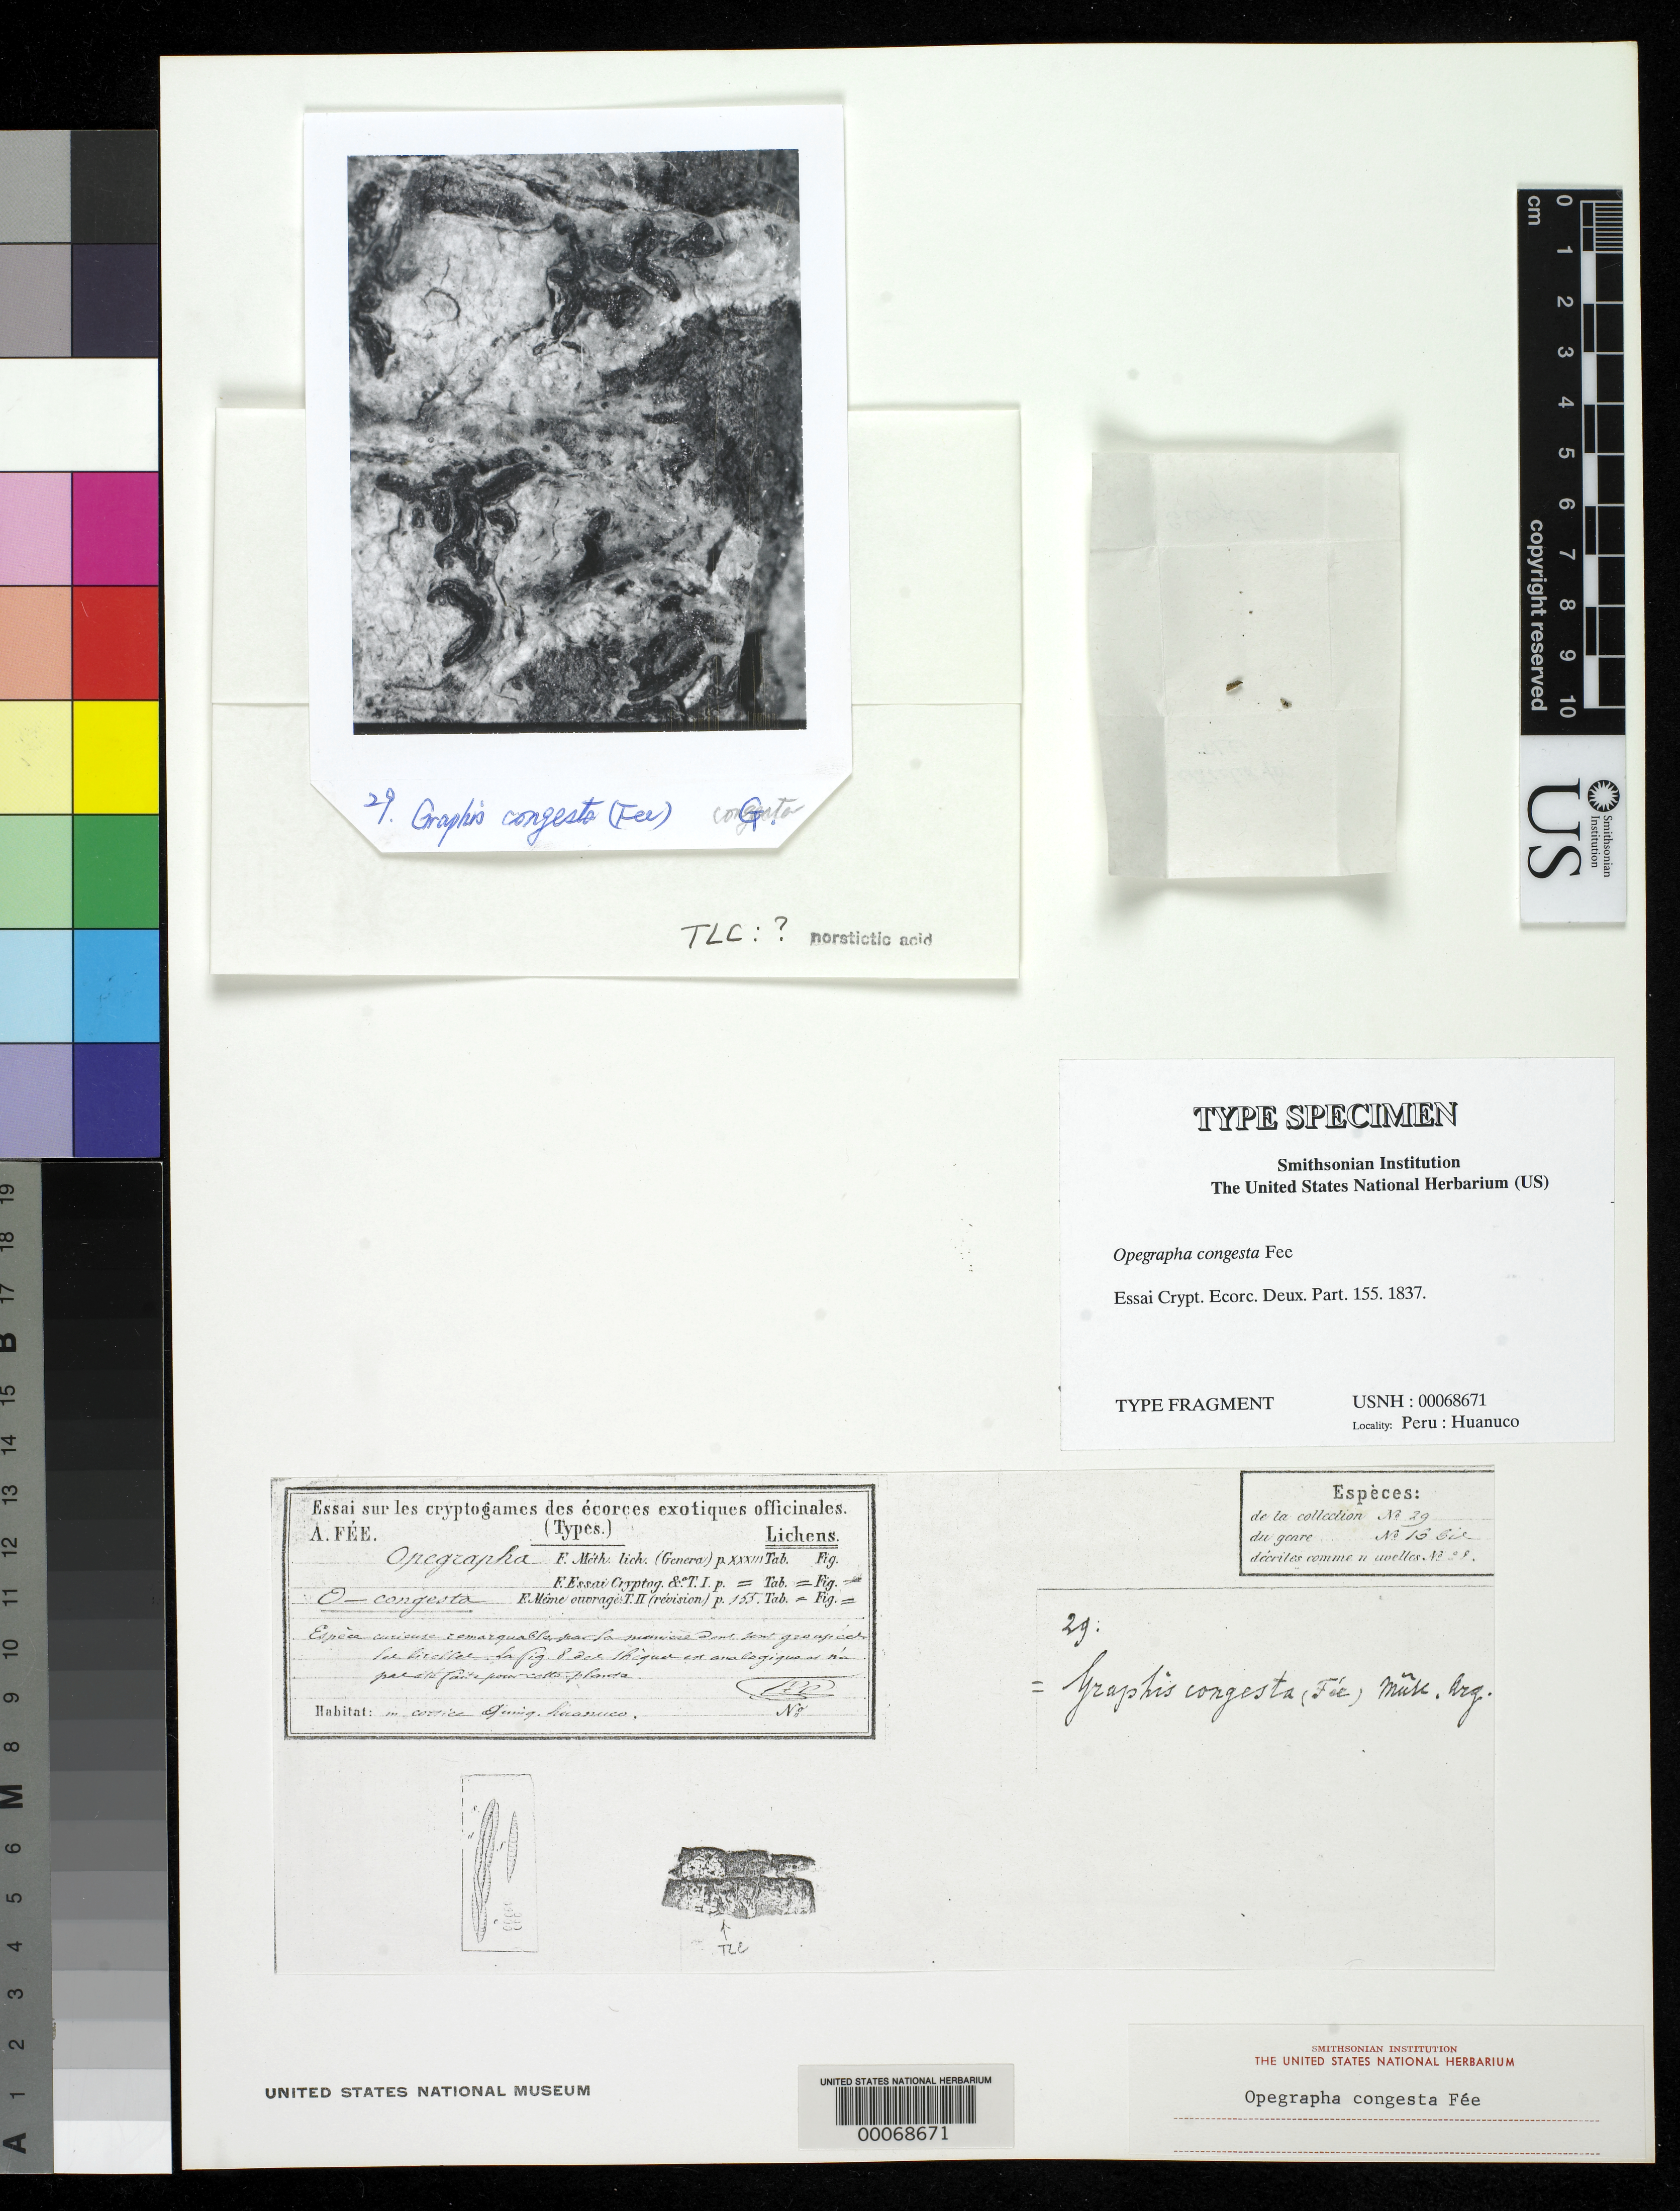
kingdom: Fungi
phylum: Ascomycota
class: Arthoniomycetes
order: Arthoniales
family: Opegraphaceae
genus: Opegrapha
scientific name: Opegrapha congesta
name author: Fée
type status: Type Fragment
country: Peru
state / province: Huánuco